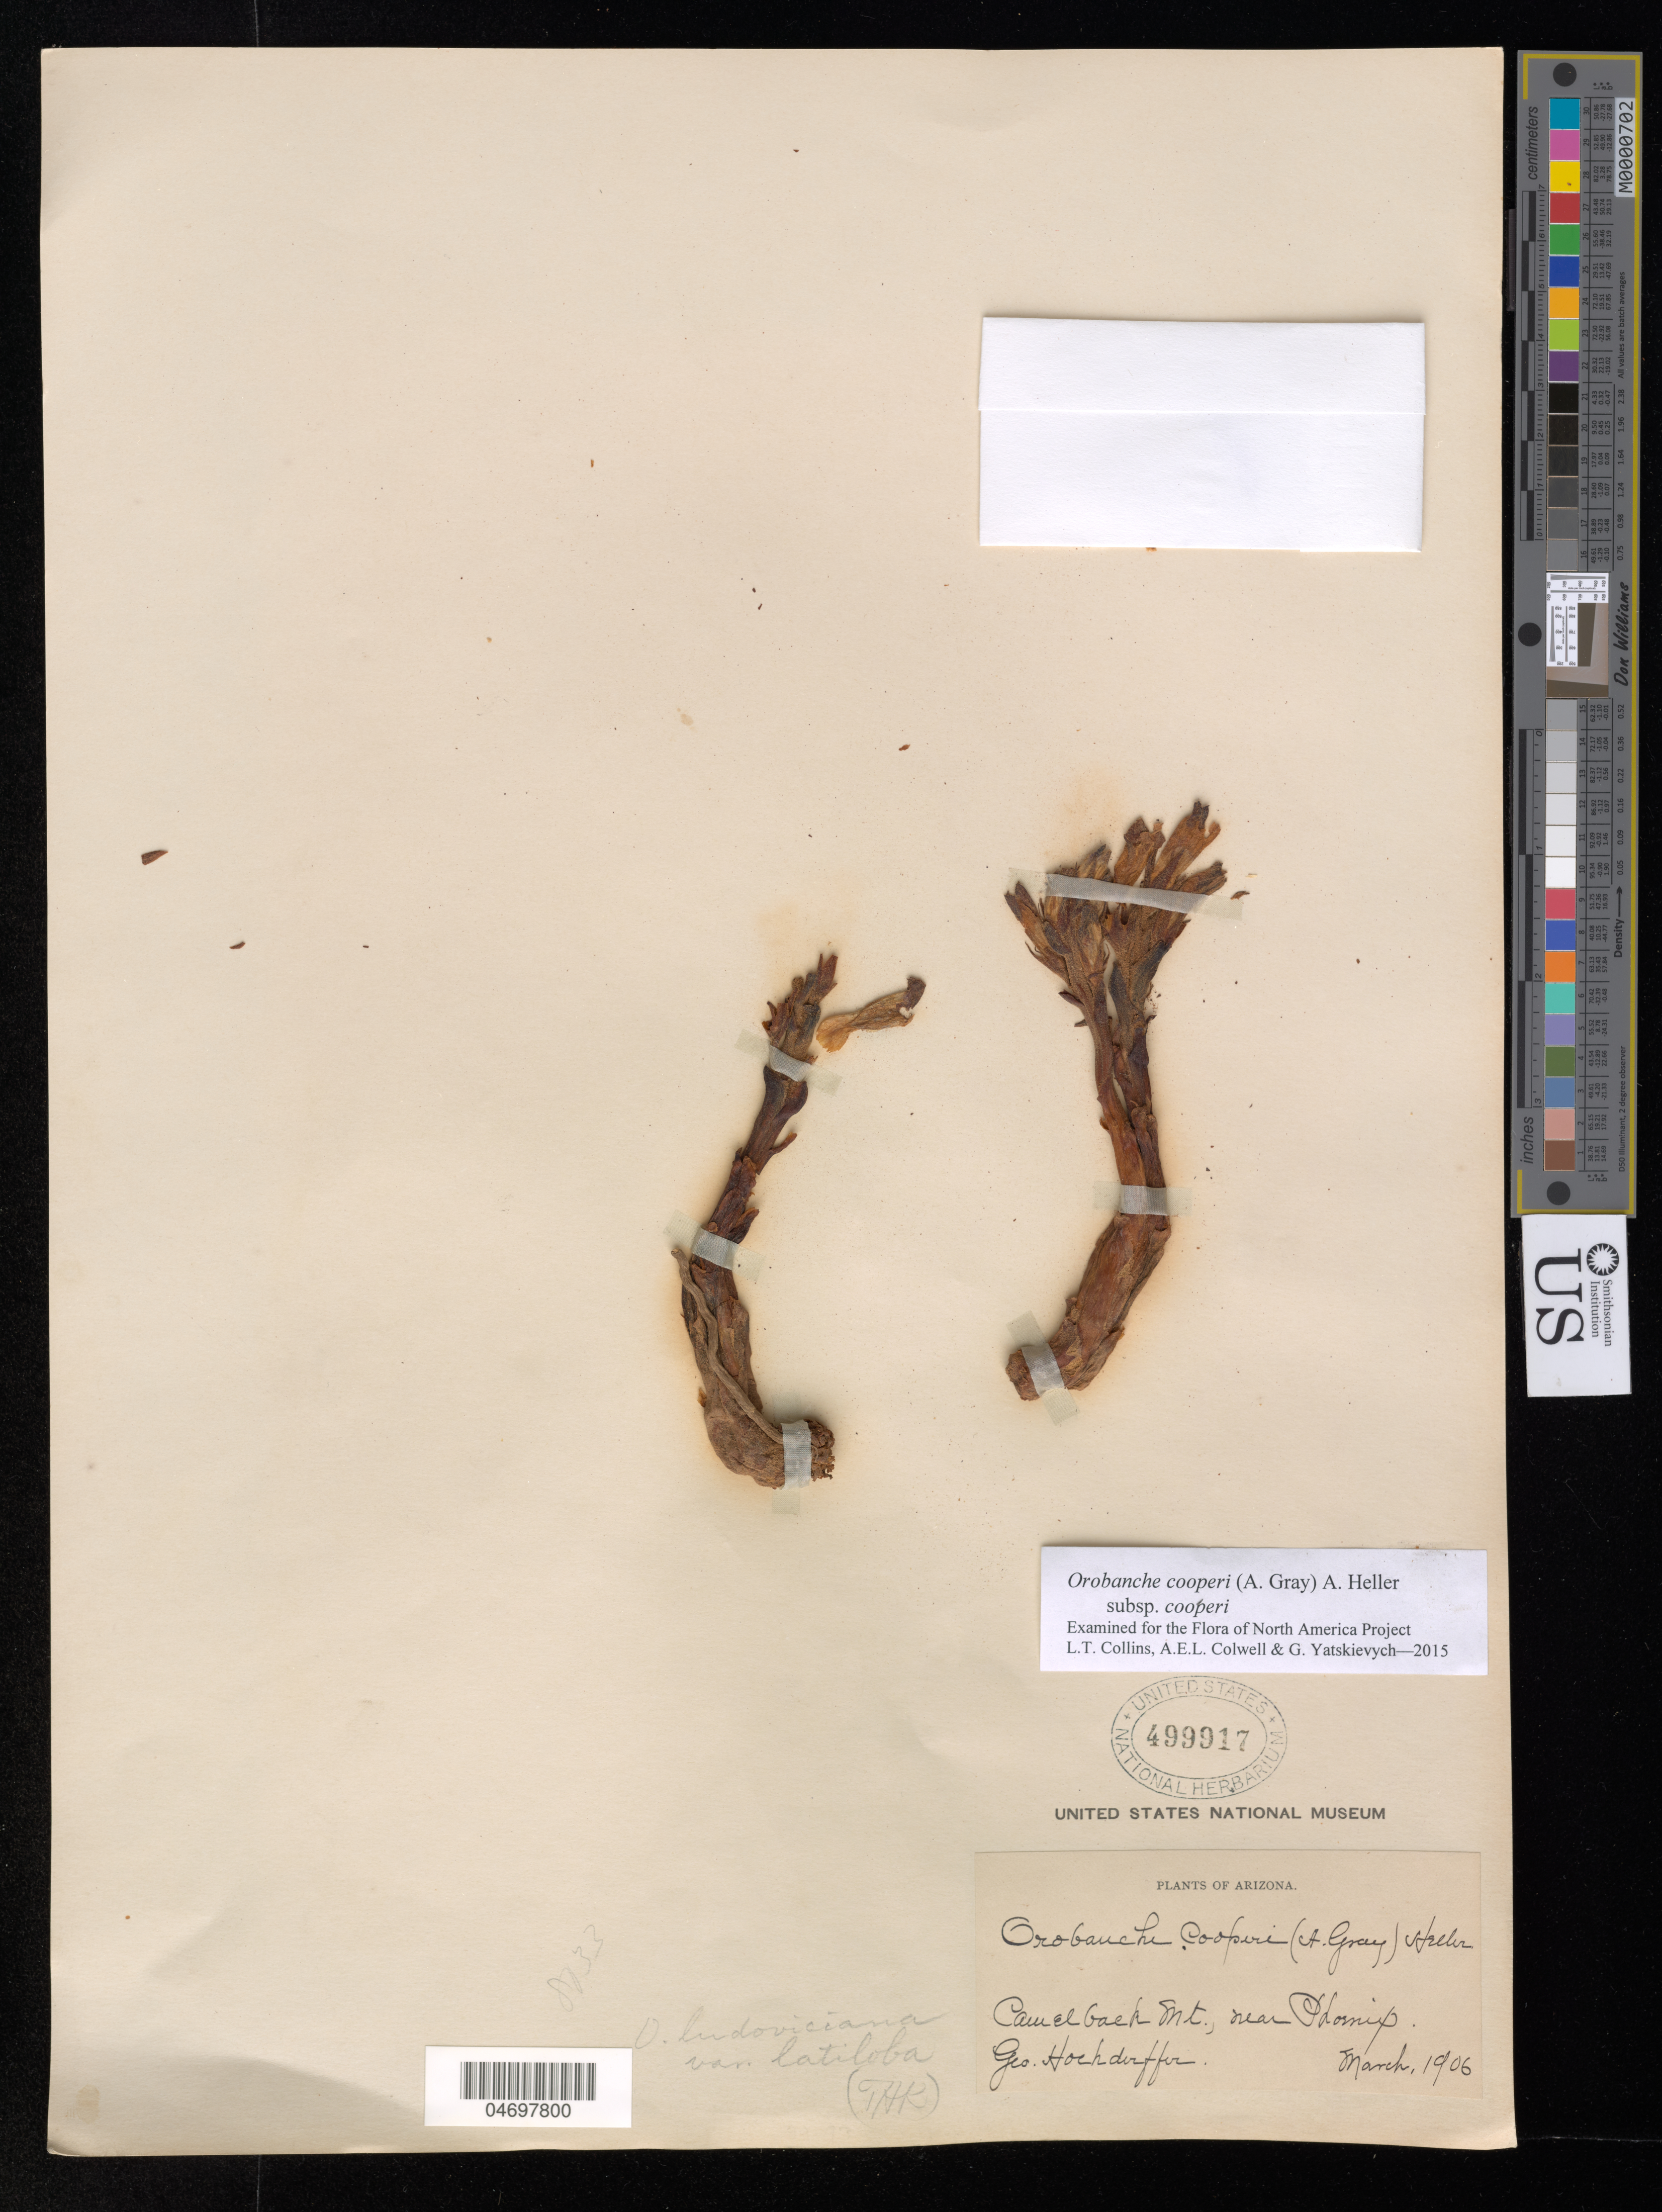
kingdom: Plantae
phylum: Tracheophyta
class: Magnoliopsida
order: Lamiales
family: Orobanchaceae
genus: Orobanche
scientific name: Orobanche cooperi subsp. cooperi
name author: (A. Gray) Heller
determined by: Collins, L. T.; Colwell, A. E.; Yatskievych, G. A.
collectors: G. Hochderffer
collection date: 1906-03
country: United States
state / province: Arizona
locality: Camelback Mt, near Chornix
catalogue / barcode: US 499917